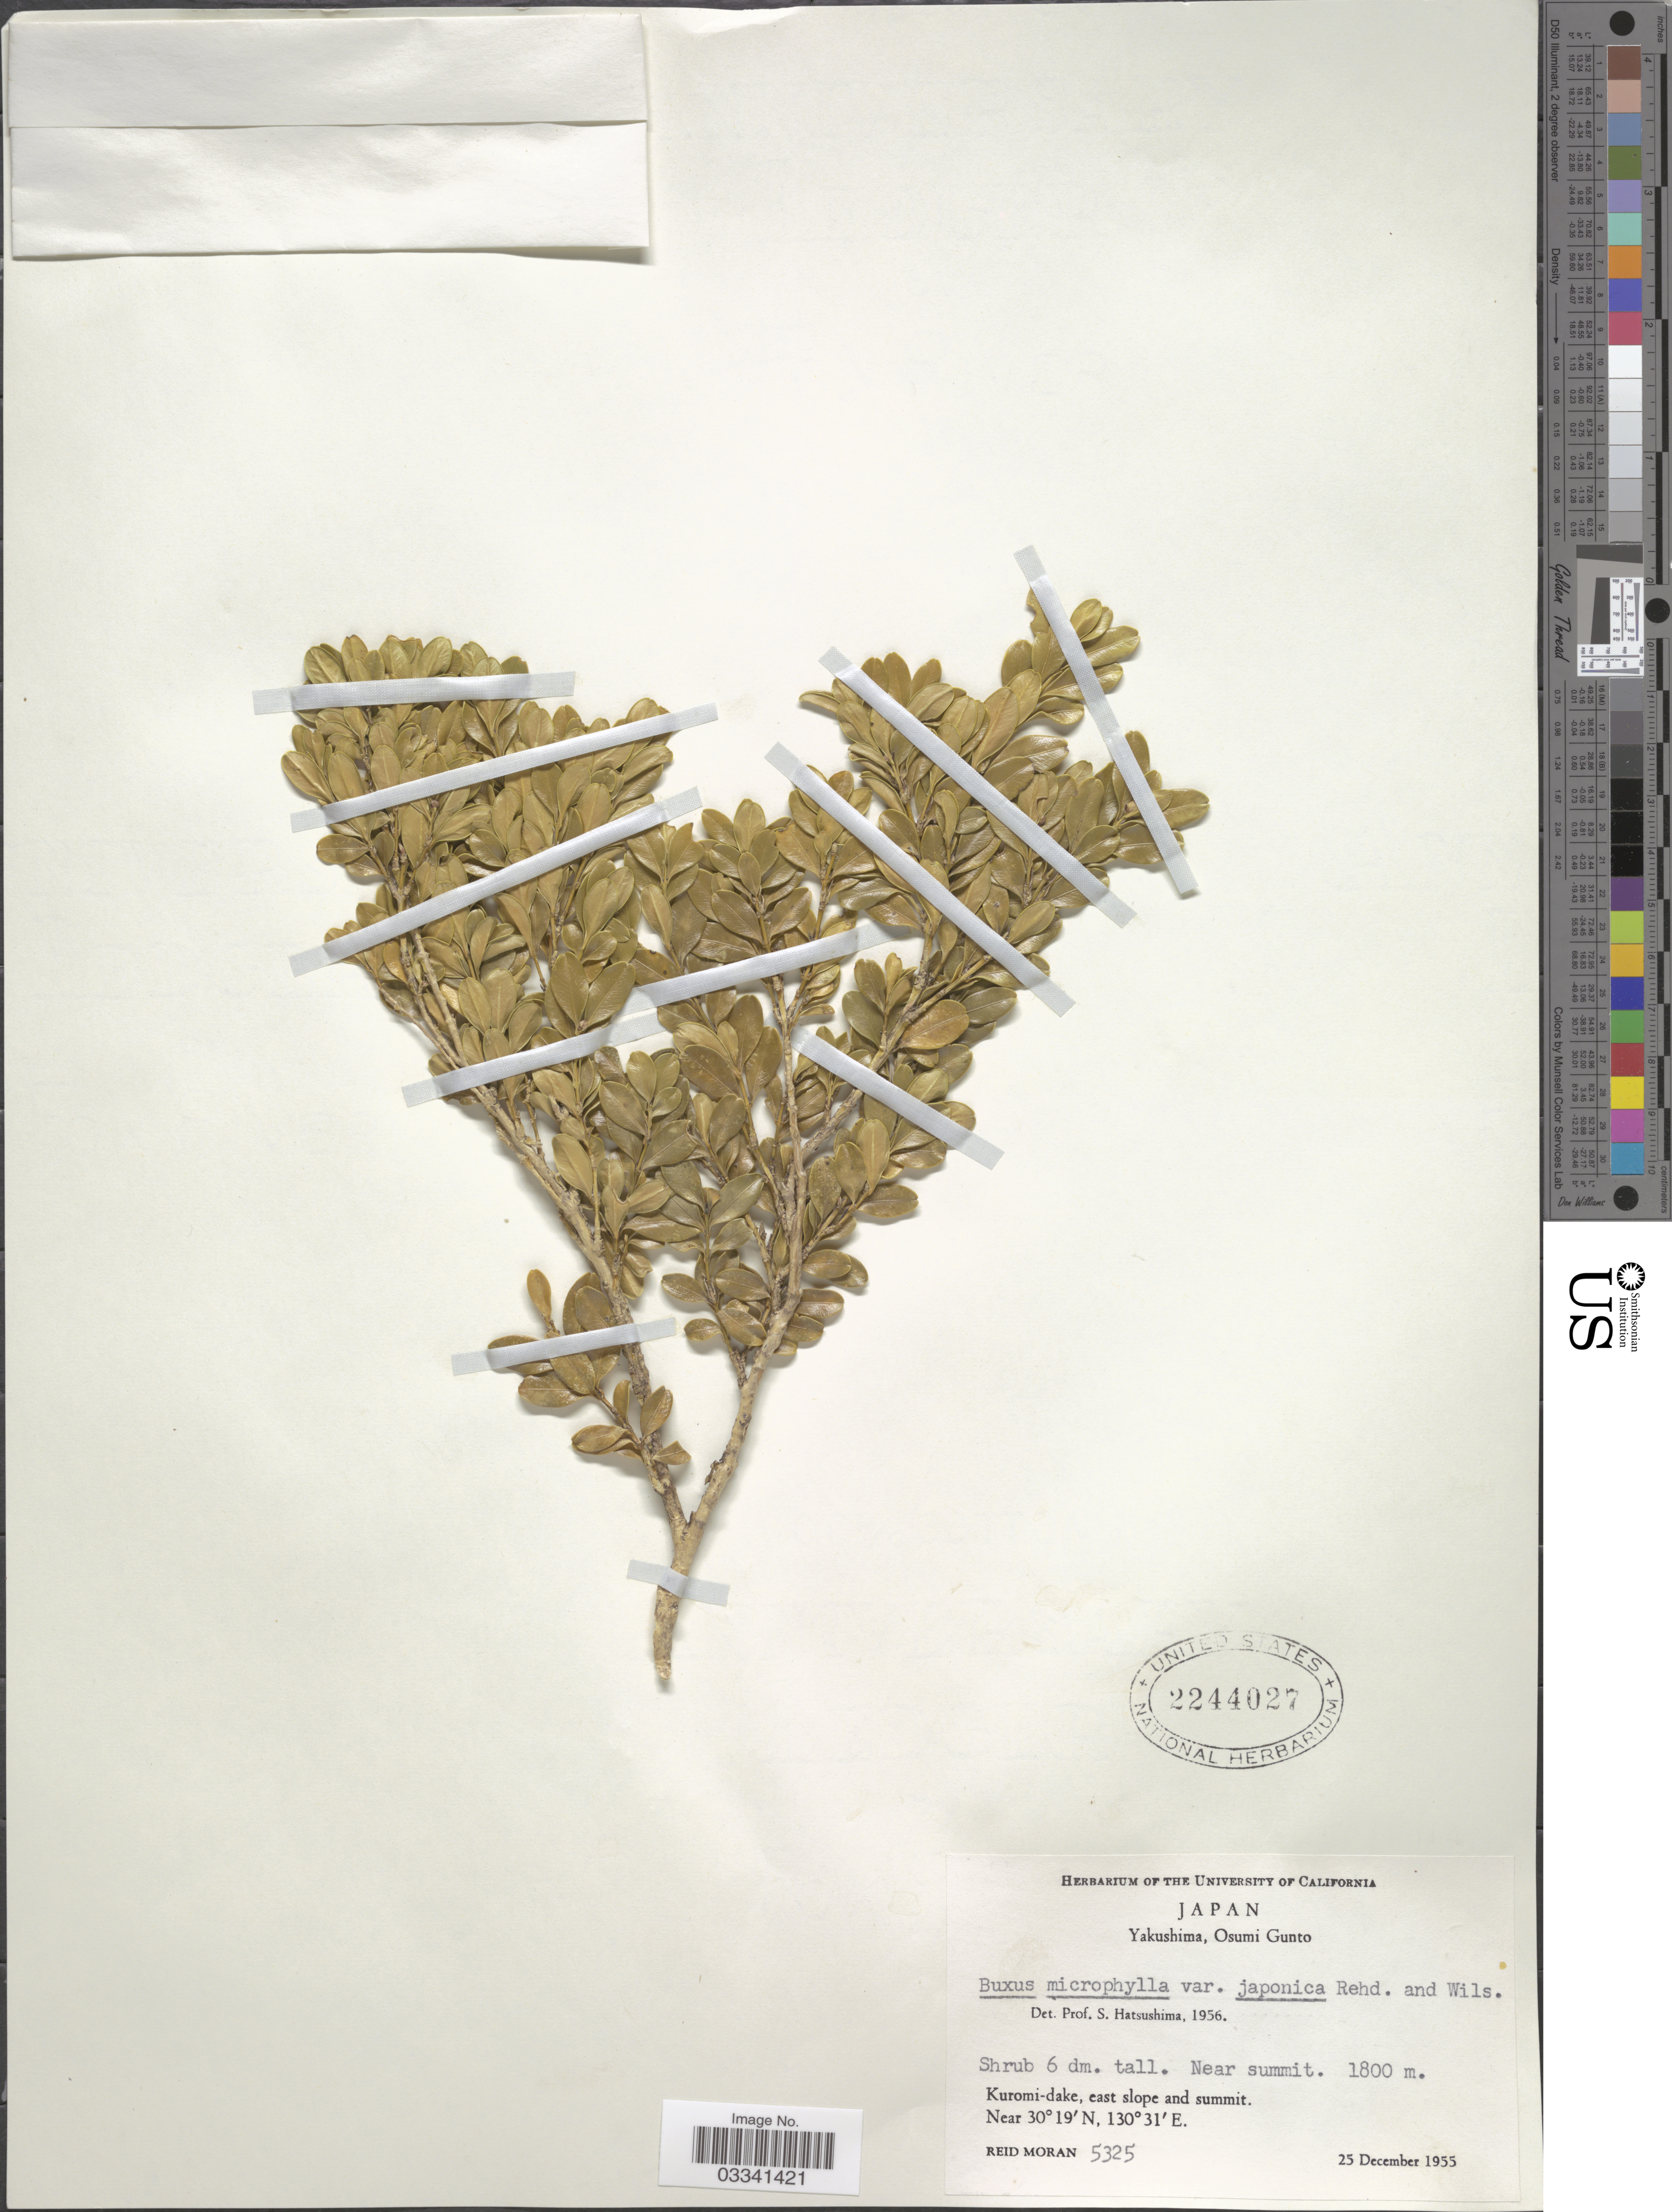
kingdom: Plantae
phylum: Tracheophyta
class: Magnoliopsida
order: Buxales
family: Buxaceae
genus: Buxus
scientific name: Buxus microphylla var. japonica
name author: (Müll. Arg.) Rehder & E.H. Wilson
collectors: R. V. Moran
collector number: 5325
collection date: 1955-12-25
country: Japan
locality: Yakushima, Osumi Gunto. Kuromi-dake, east slope and summit.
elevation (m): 1800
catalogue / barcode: US 2244027